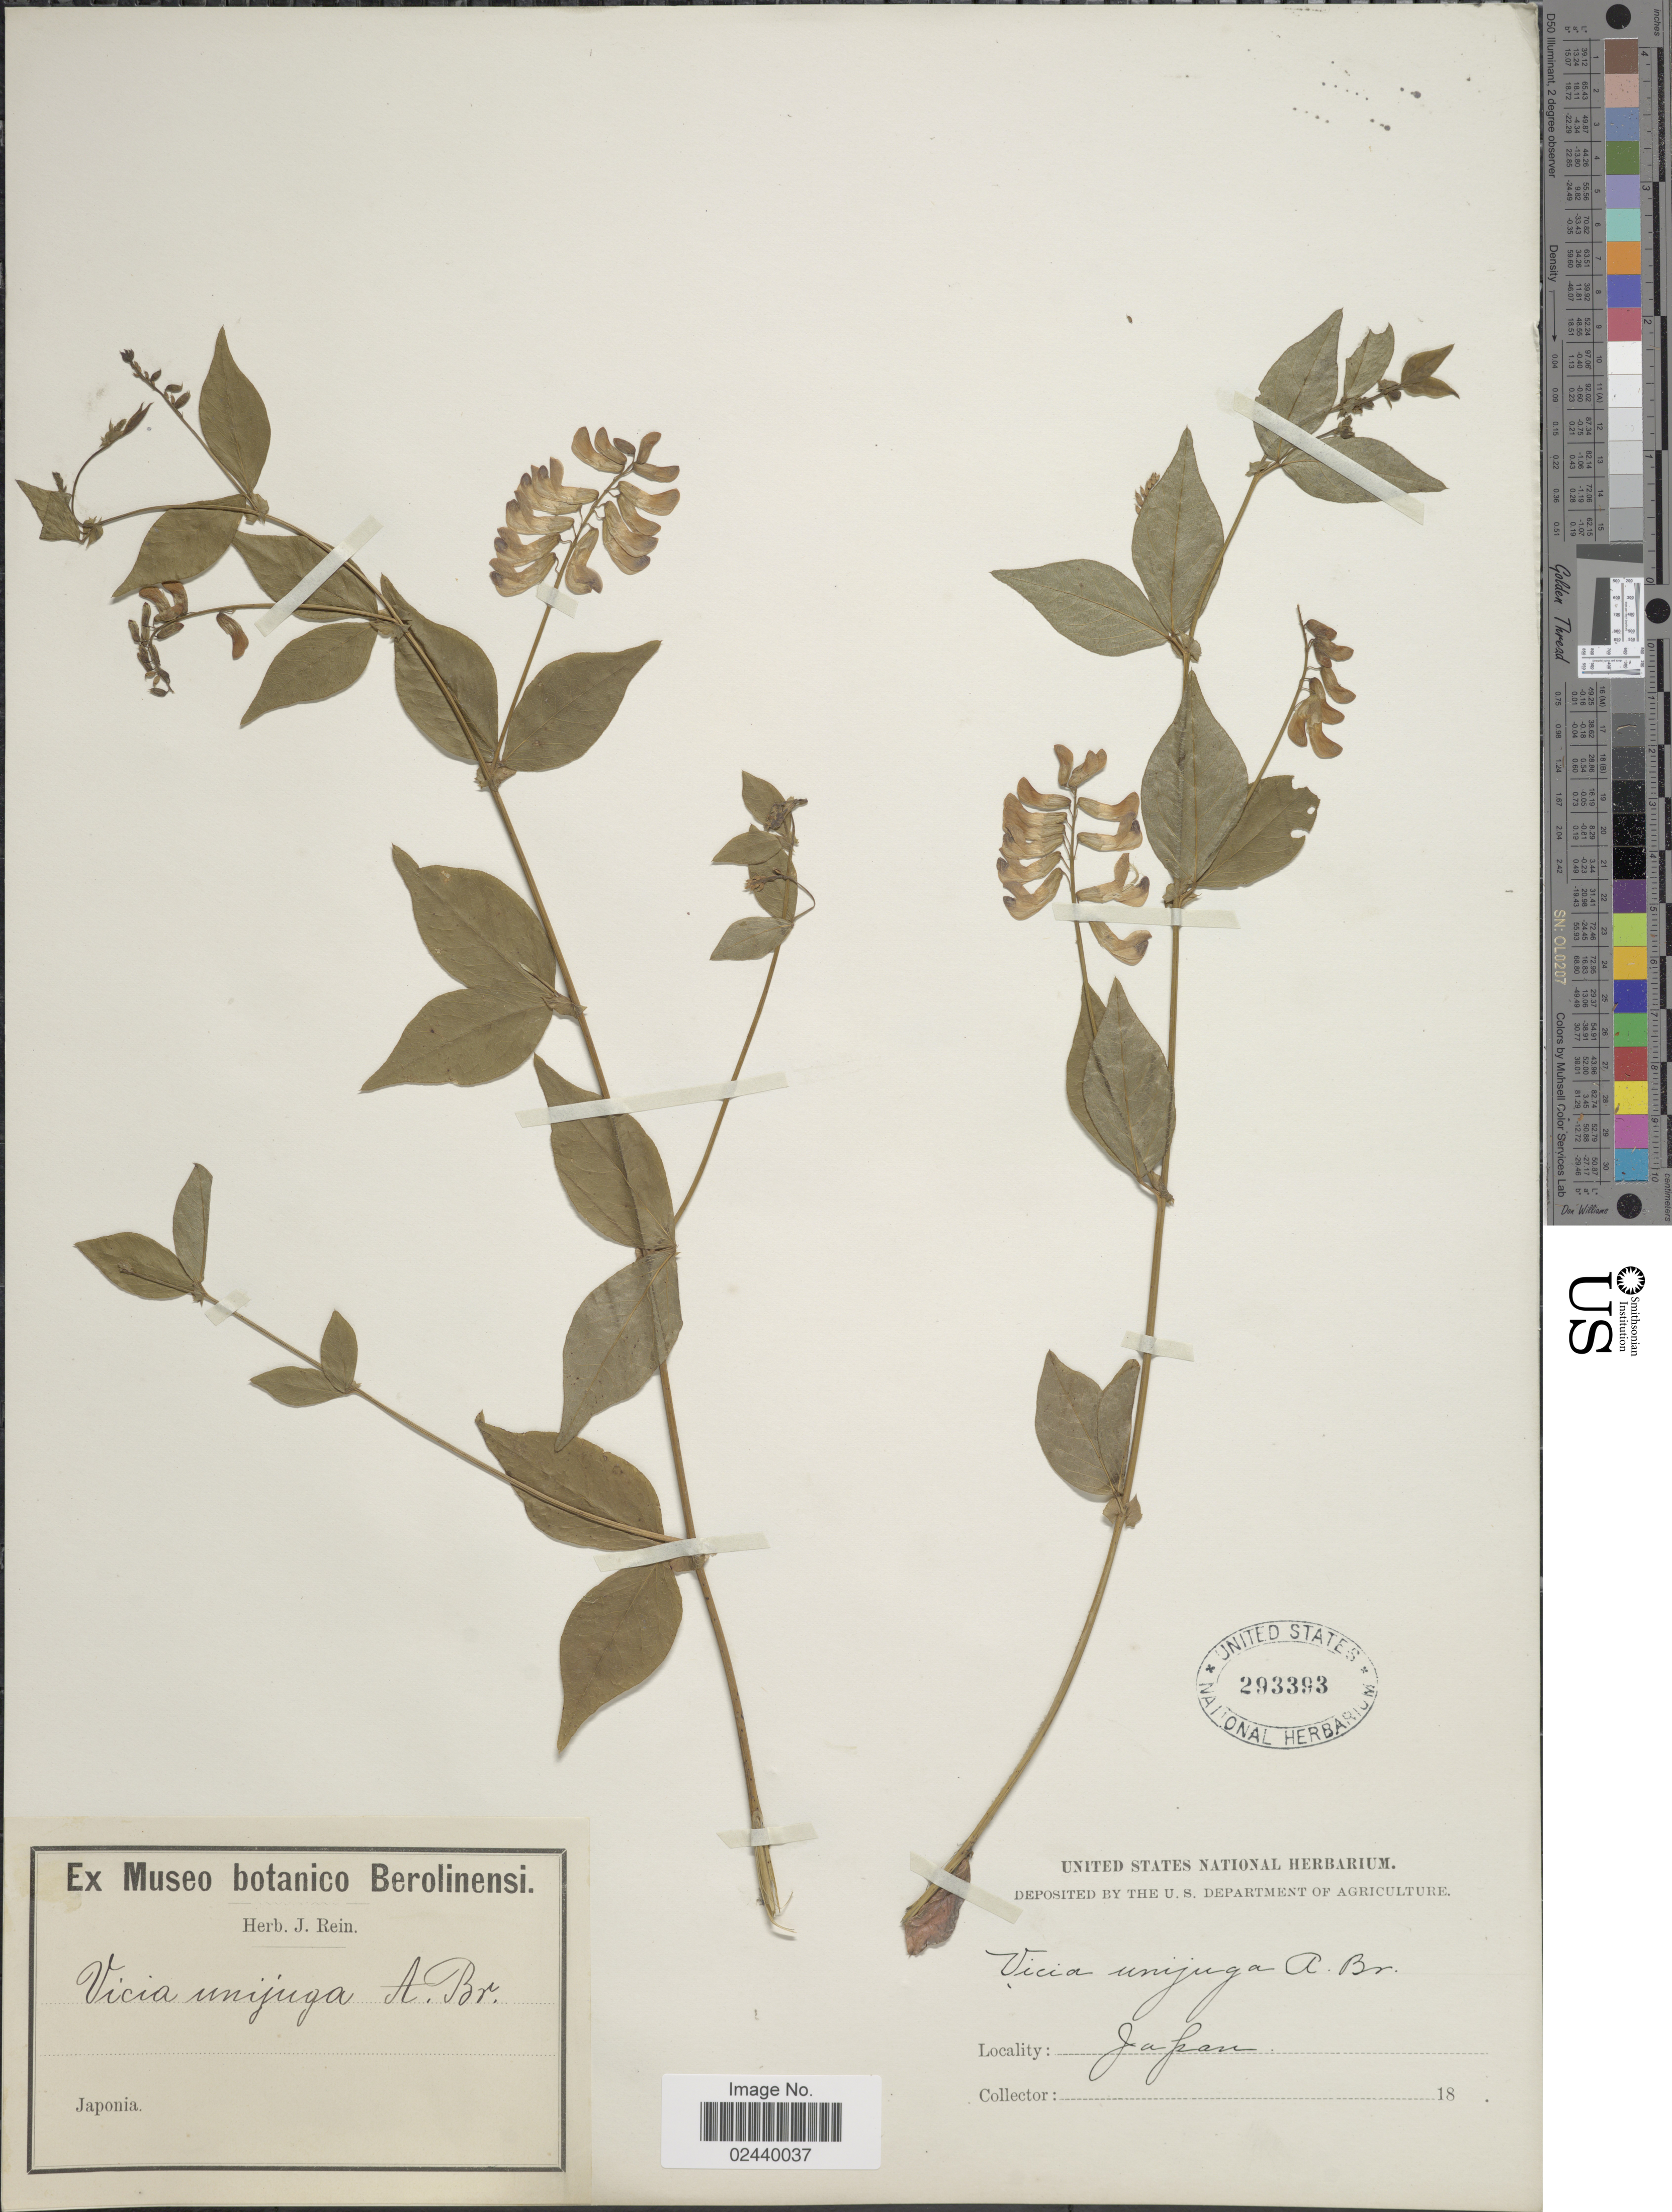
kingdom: Plantae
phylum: Tracheophyta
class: Magnoliopsida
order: Fabales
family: Fabaceae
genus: Vicia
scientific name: Vicia unijuga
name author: A. Braun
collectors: ex herb. J. Rein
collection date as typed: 18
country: Japan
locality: Japonia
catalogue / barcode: US 293393